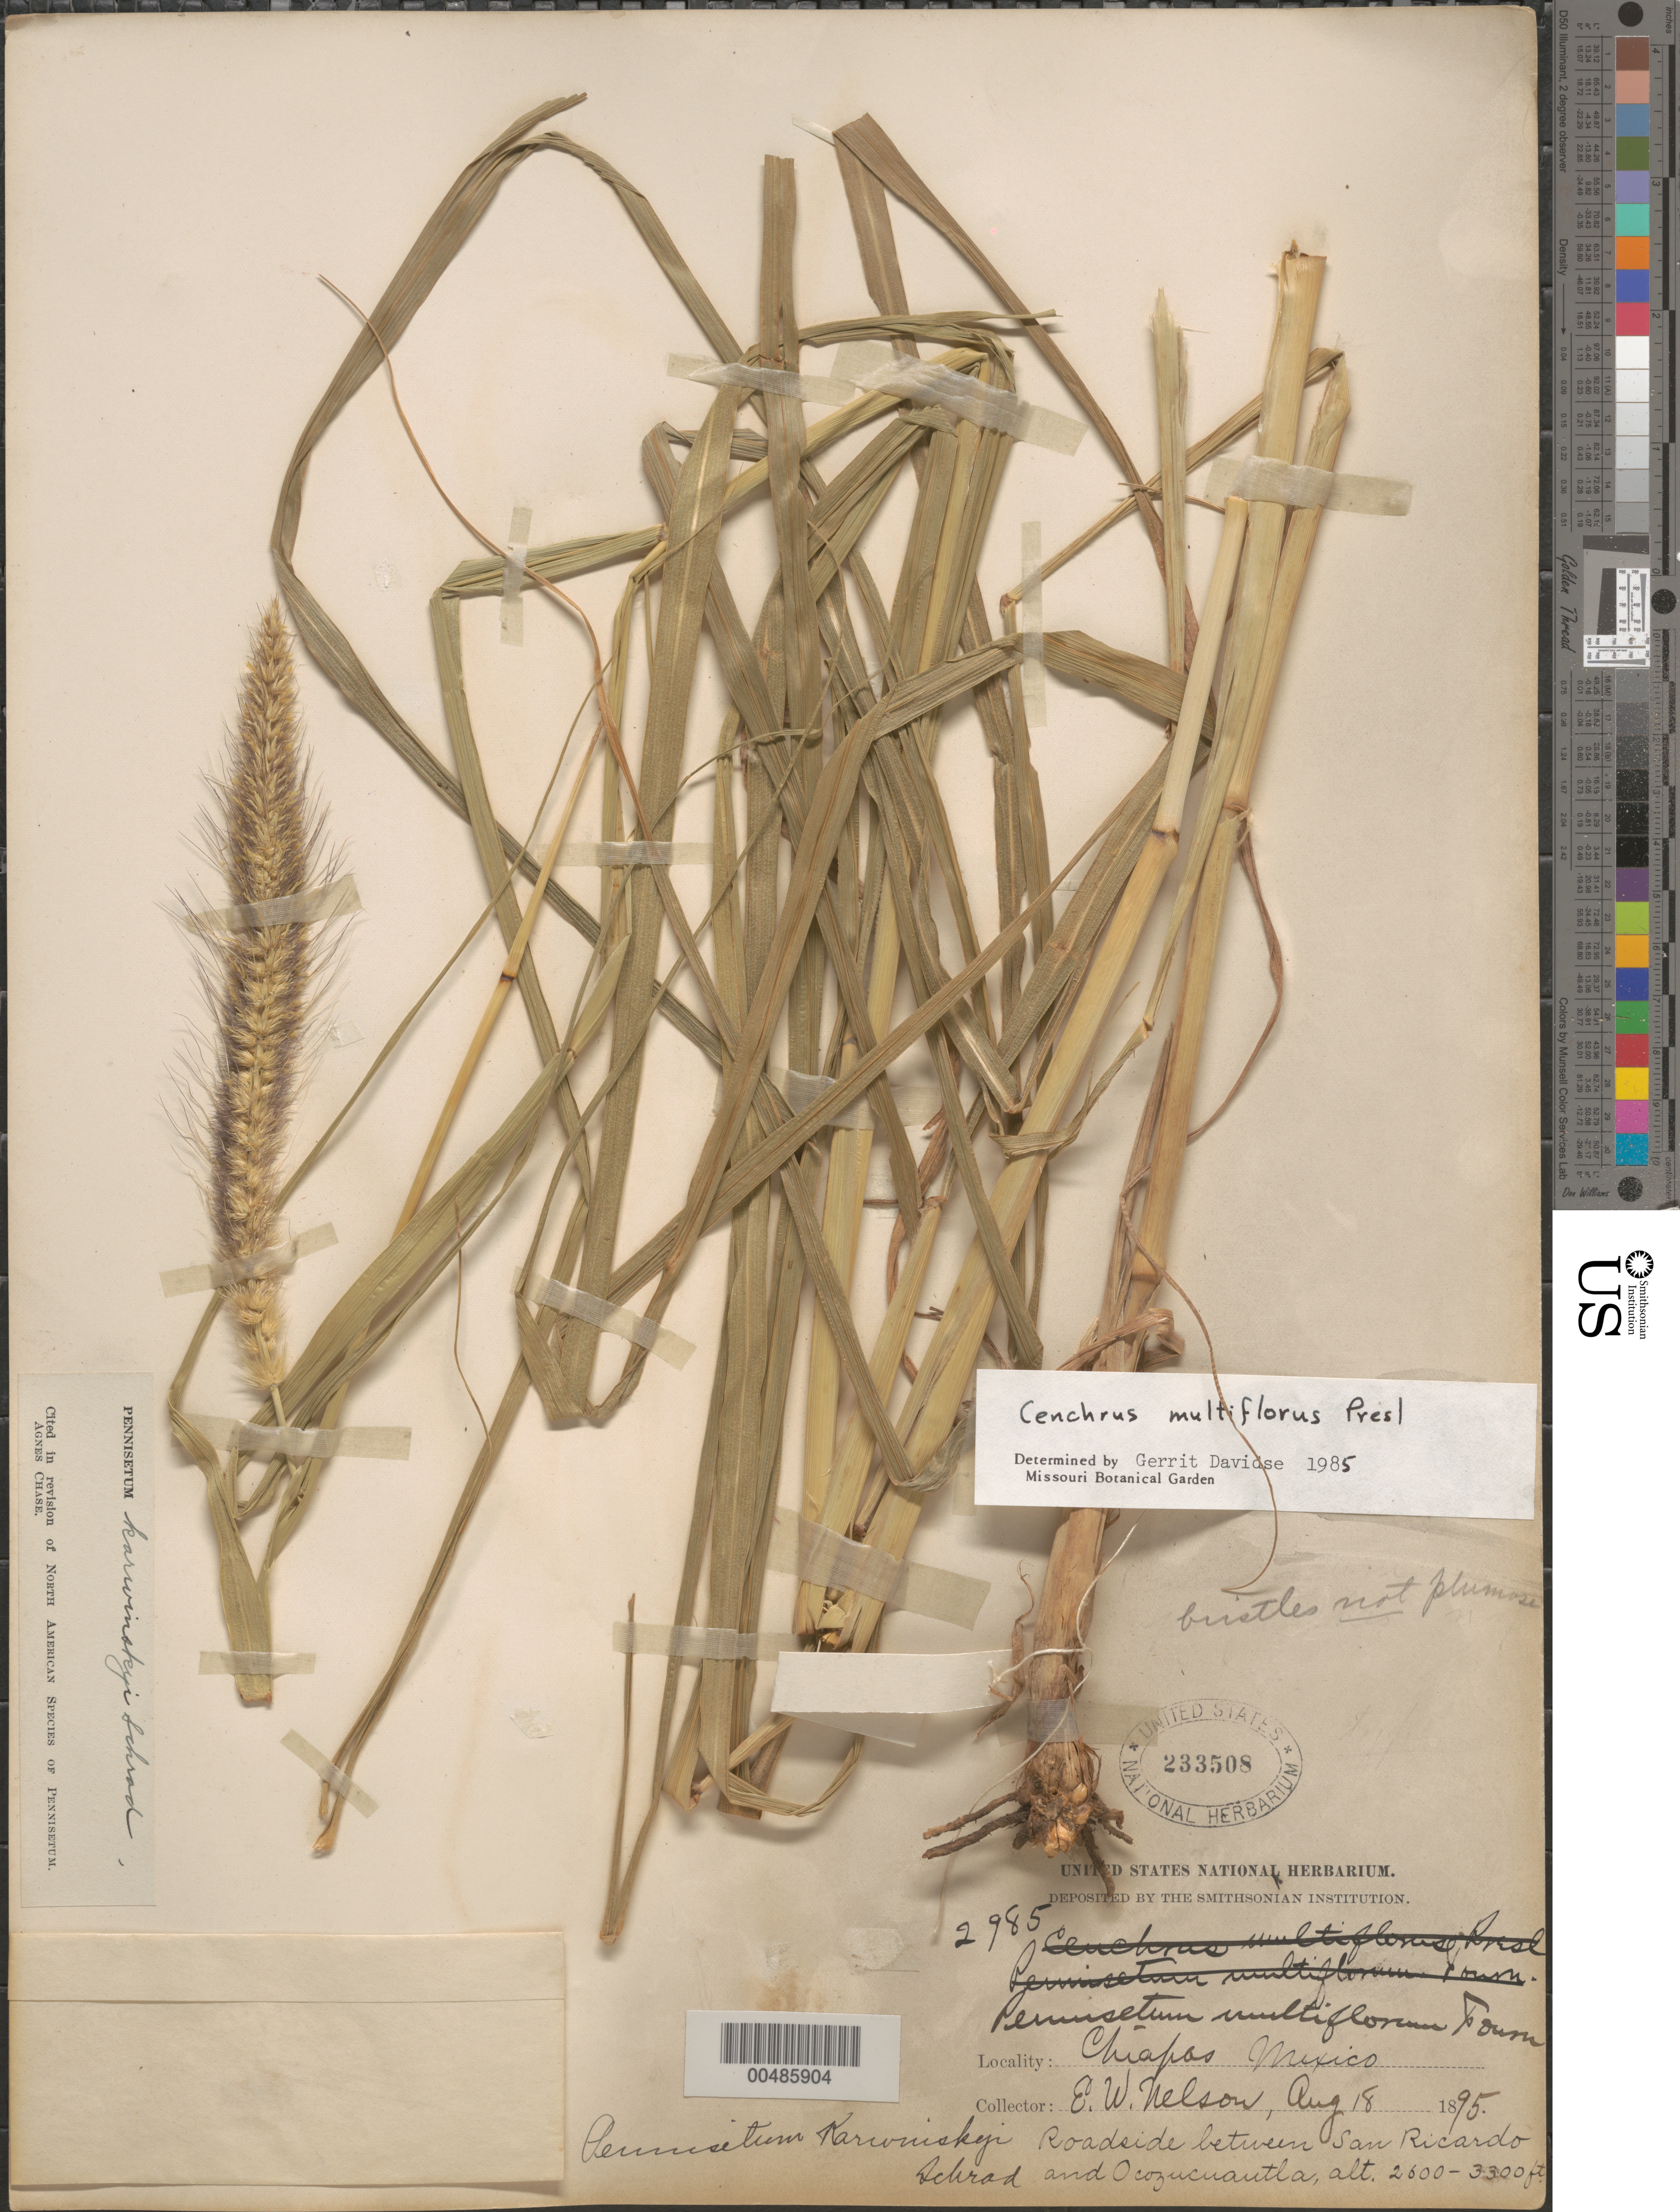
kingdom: Plantae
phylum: Tracheophyta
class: Liliopsida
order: Poales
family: Poaceae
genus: Cenchrus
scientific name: Cenchrus multiflorus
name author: C. Presl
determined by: Davidse, Gerrit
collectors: E. W. Nelson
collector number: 2985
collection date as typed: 18 Aug 1895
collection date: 1895-08-18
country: Mexico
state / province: Chiapas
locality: Roadside between San Ricardo and Ocozucuautla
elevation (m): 792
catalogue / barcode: US 233508